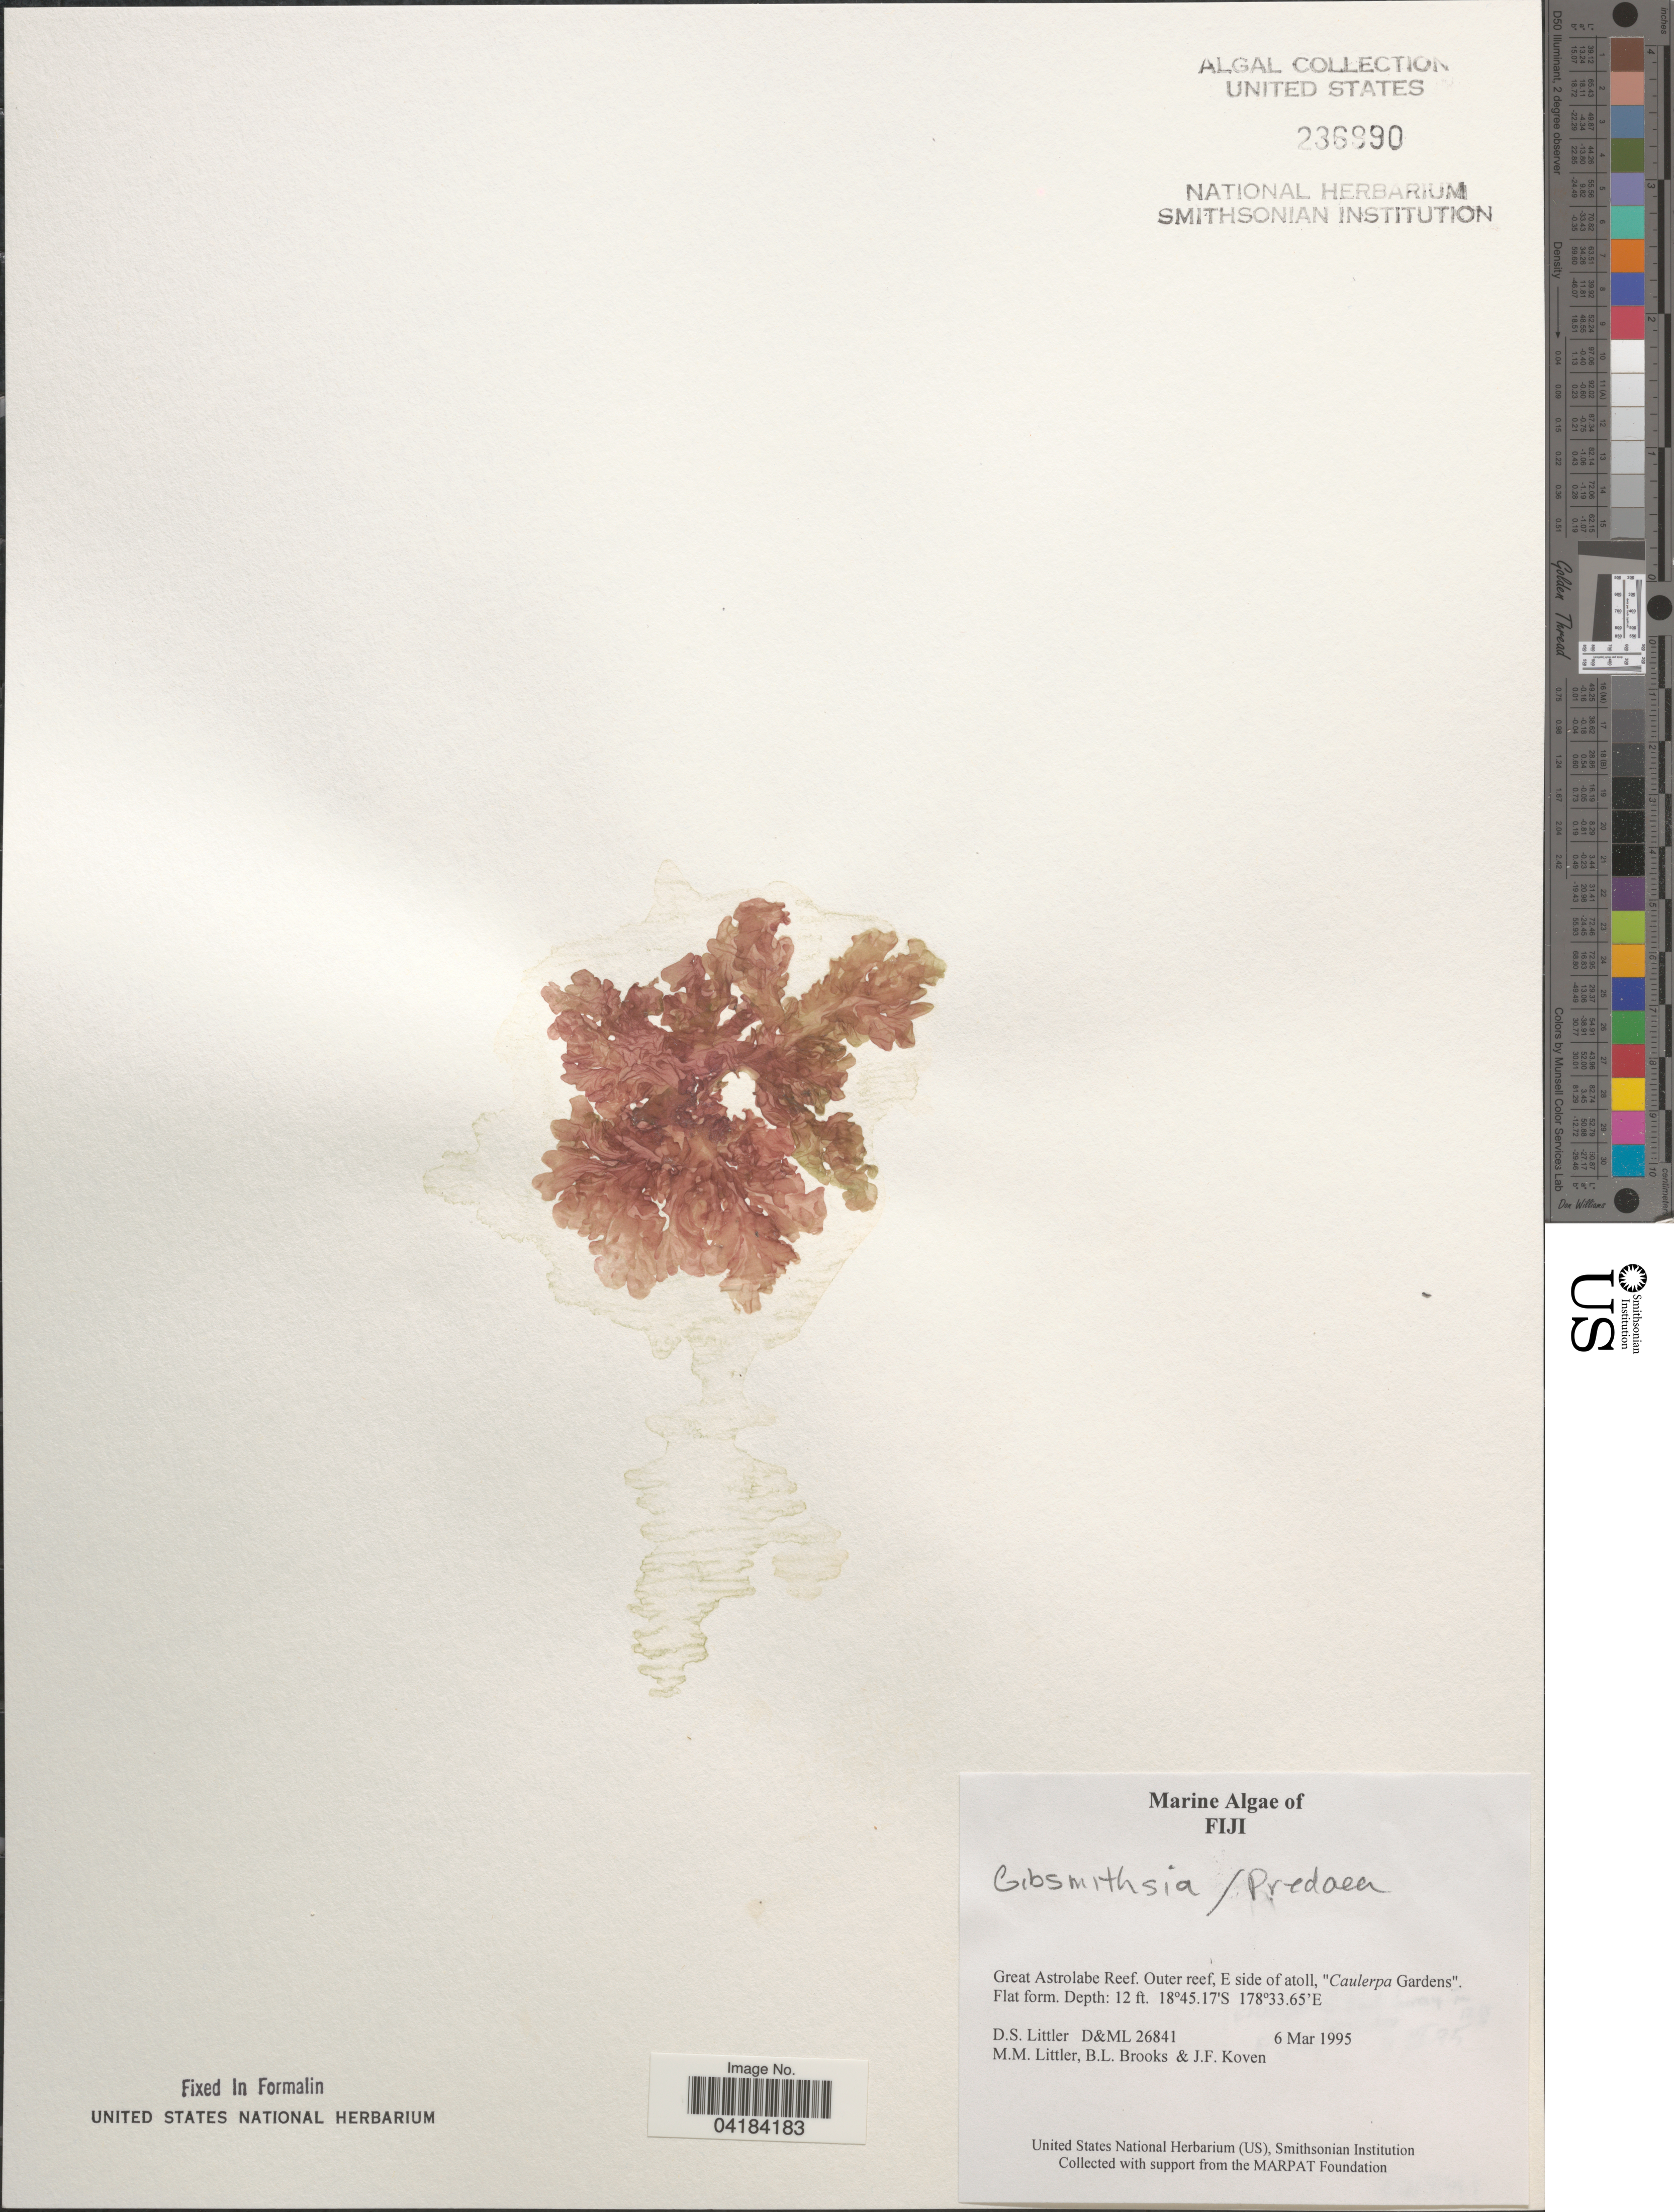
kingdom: Plantae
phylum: Rhodophyta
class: Florideophyceae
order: Gigartinales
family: Dumontiaceae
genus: Gibsmithia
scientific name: Gibsmithia sp.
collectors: D. S. Littler, B. Brooks & J. Koven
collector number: D&ML26841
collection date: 1995-03-06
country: Fiji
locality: Great Astrolabe Reef. Outer reef, E side of atoll, "Caulerpa Gardens".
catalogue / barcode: US 236990